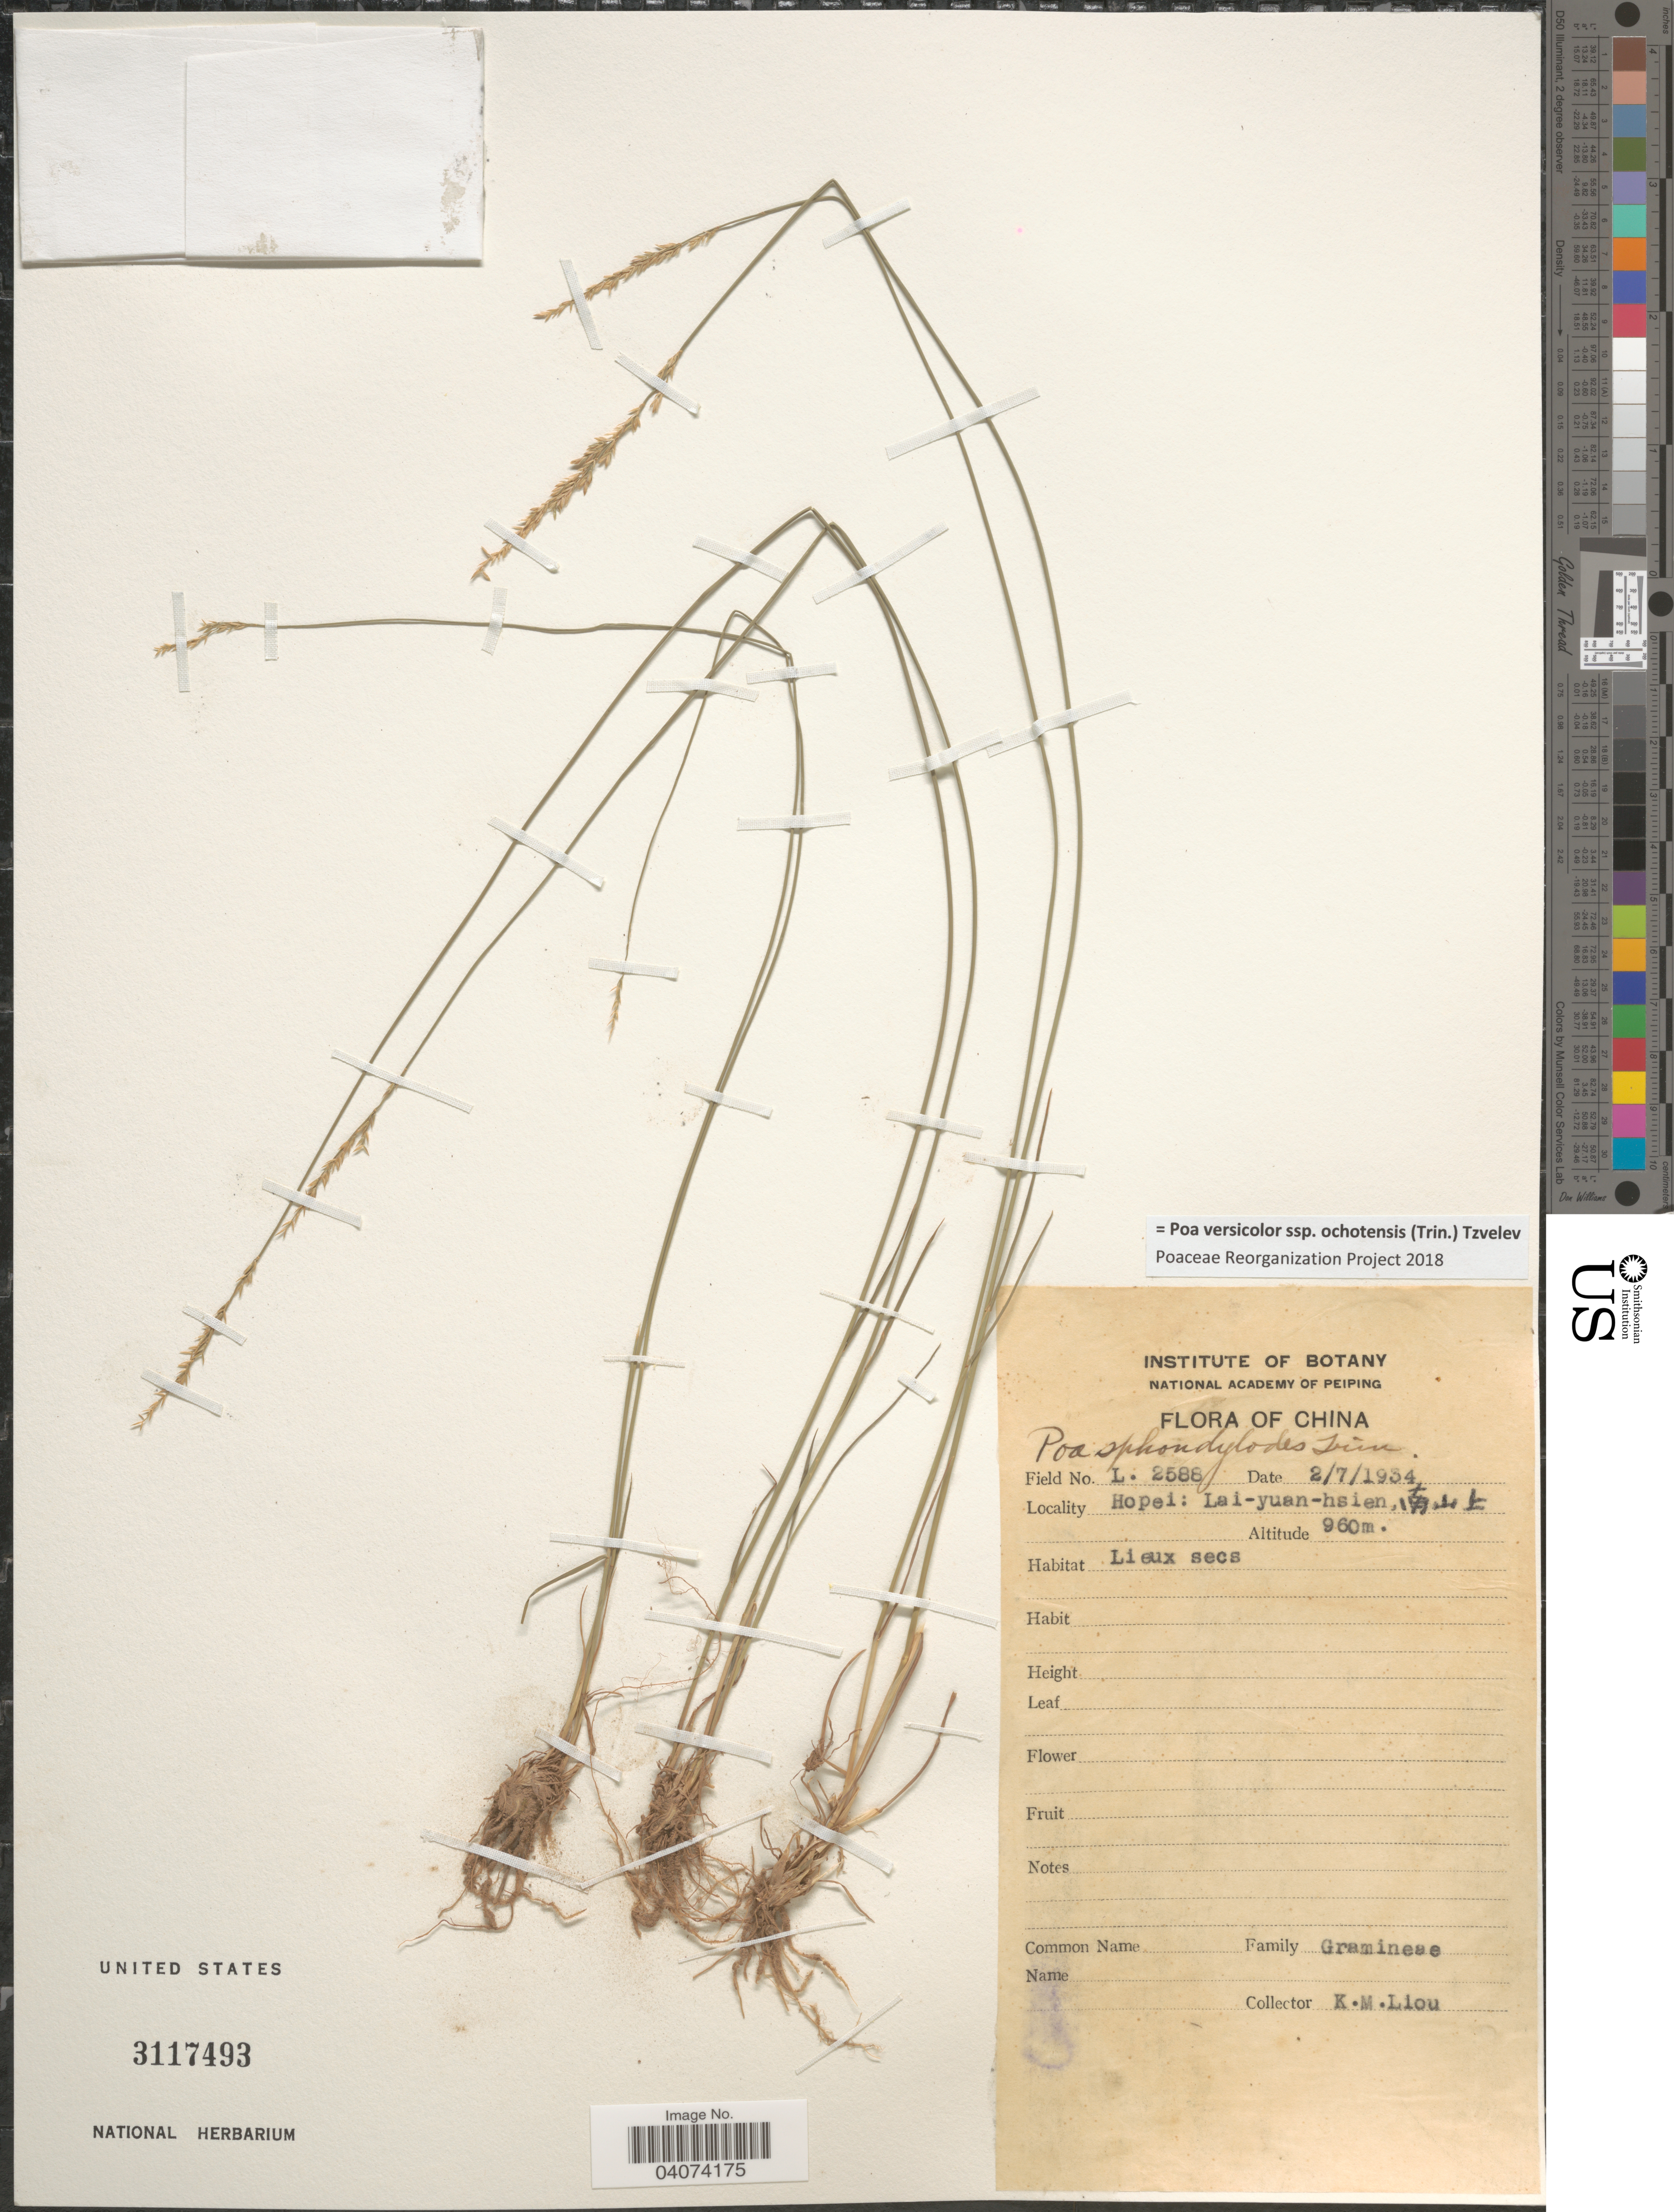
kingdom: Plantae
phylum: Tracheophyta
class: Liliopsida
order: Poales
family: Poaceae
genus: Poa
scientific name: Poa versicolor subsp. ochotensis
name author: (Trin.) Tzvelev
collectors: K. M. Liou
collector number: L2588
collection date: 1934-07-02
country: China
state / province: Hebei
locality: Hopei: Lai-yuan-hsien.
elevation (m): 960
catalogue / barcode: US 3117493